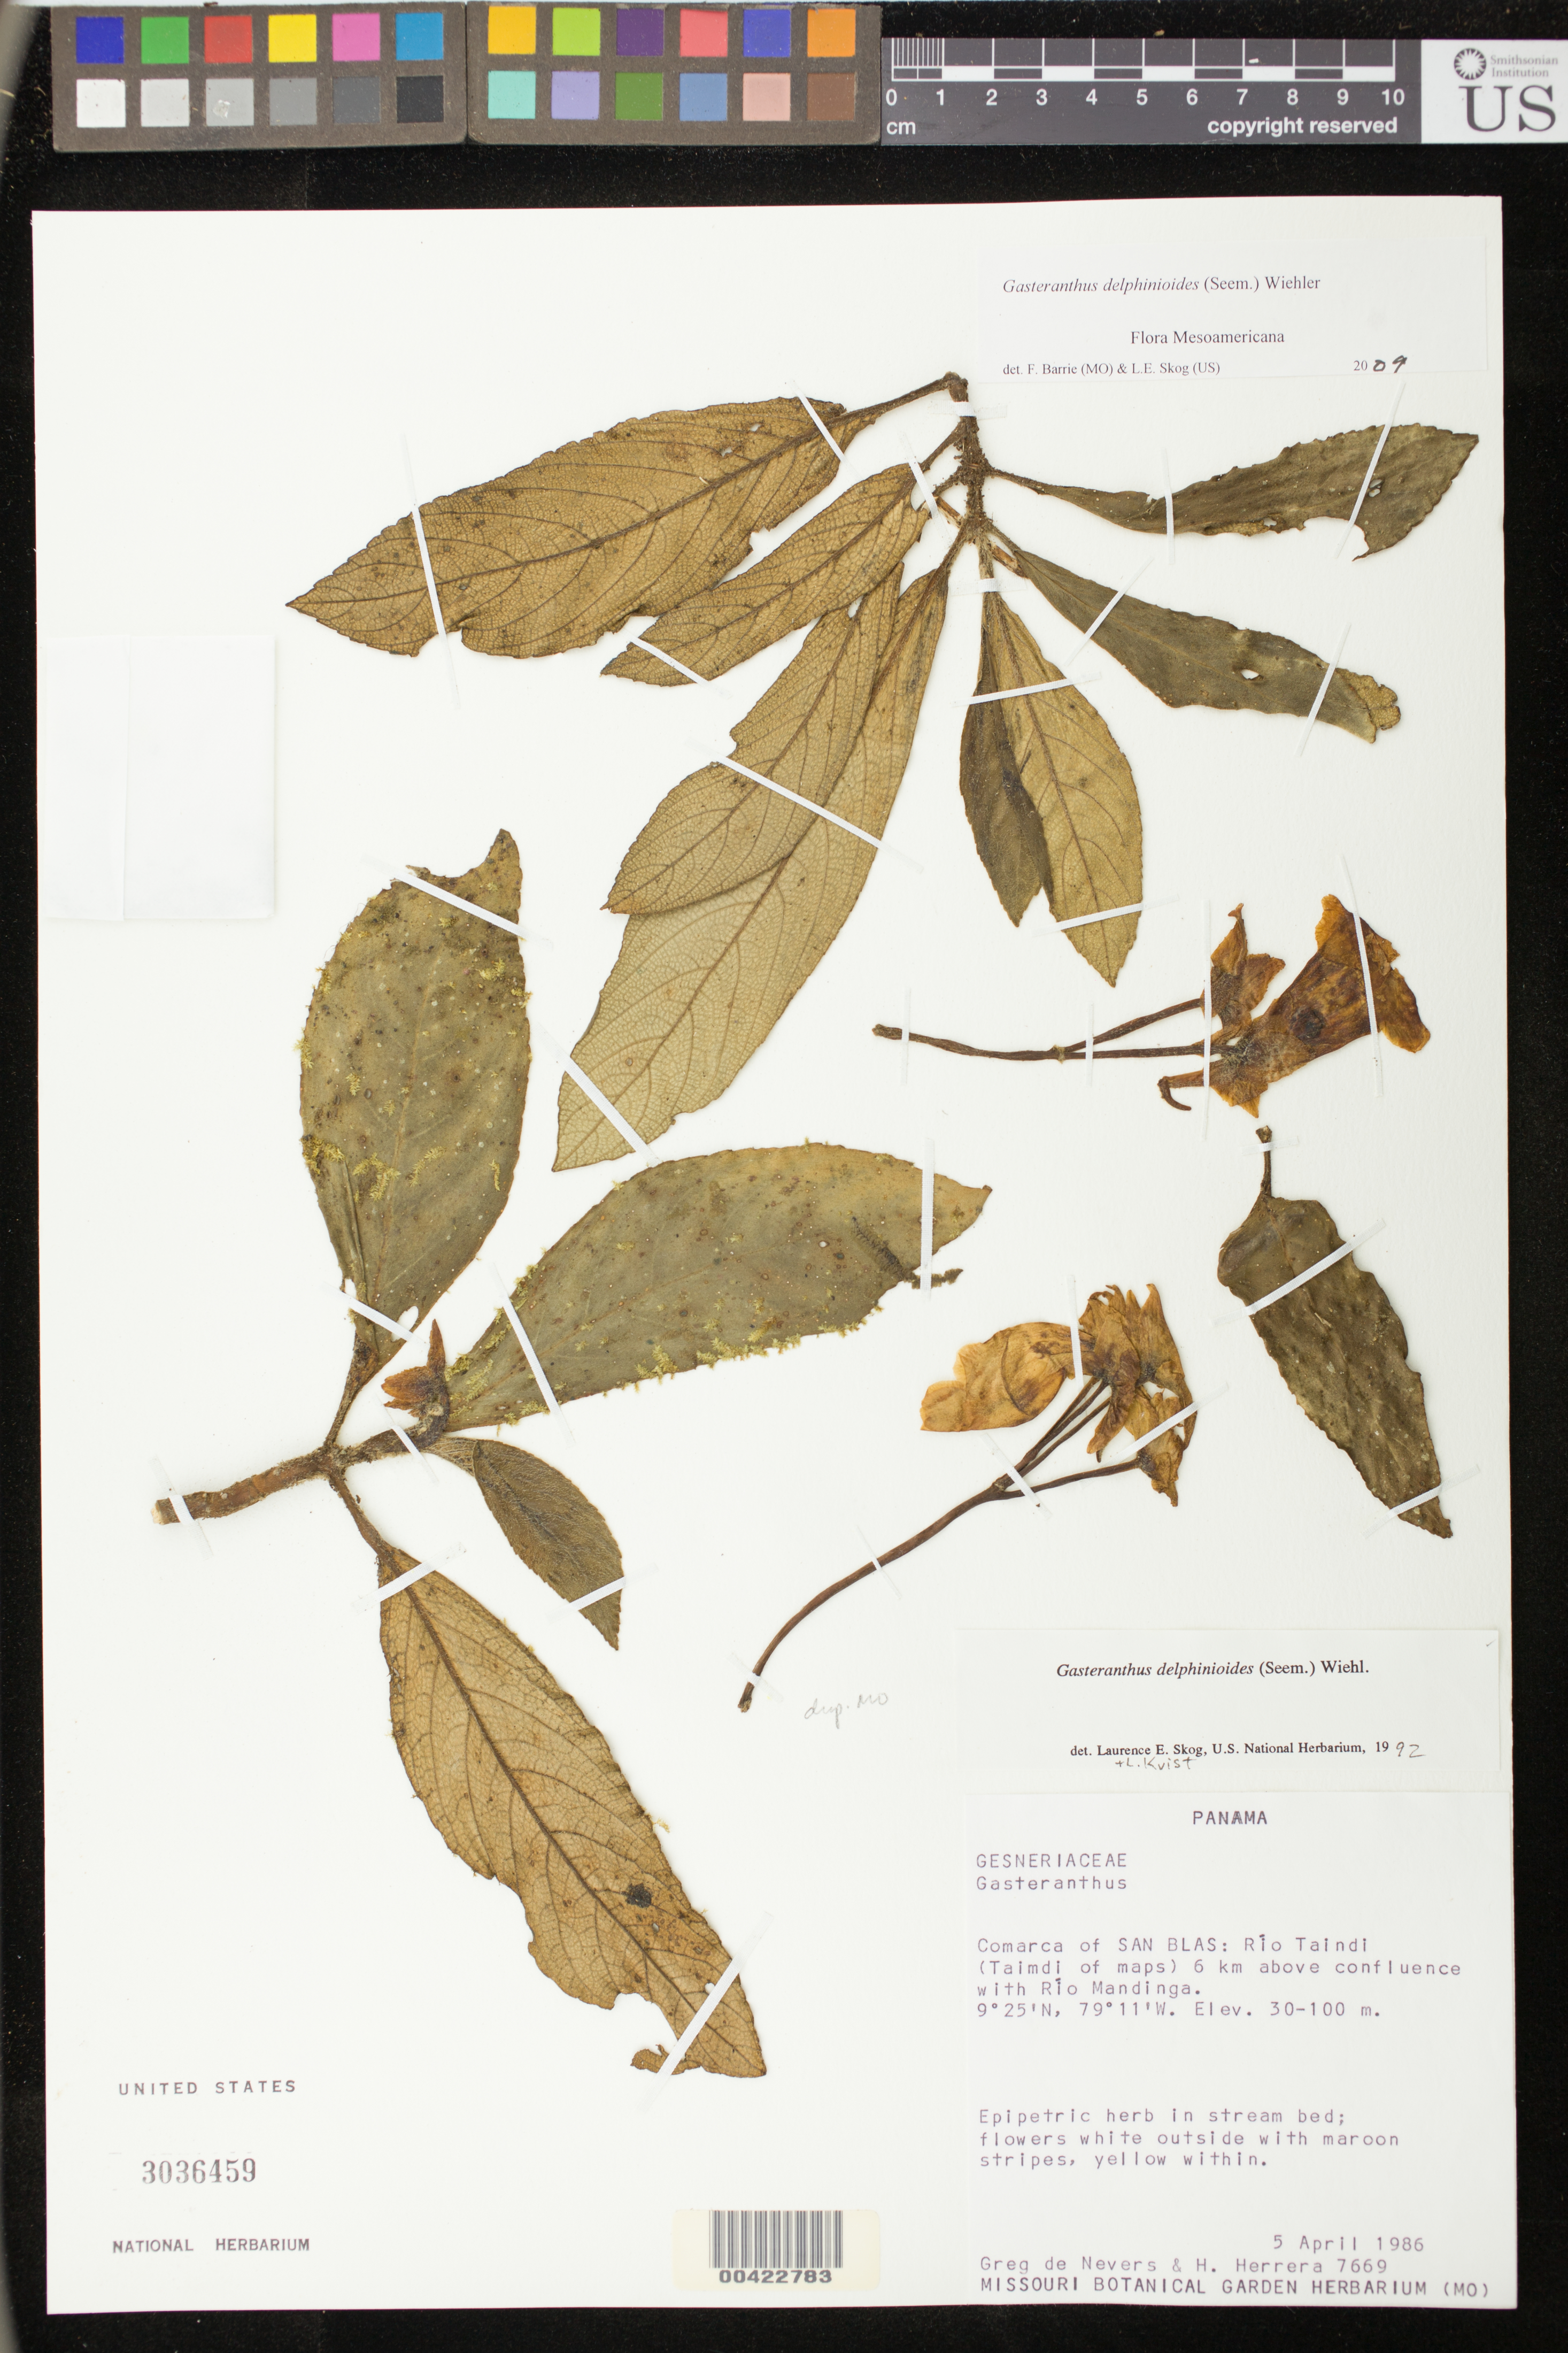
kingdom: Plantae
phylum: Tracheophyta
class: Magnoliopsida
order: Lamiales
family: Gesneriaceae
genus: Gasteranthus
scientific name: Gasteranthus delphinioides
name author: (Seem.) Wiehler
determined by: Skog, Laurence E.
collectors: G. C. de Nevers & H. Herrera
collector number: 7669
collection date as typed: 05 Apr 1986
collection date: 1986-04-05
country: Panama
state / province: Kuna Yala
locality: Río Taindi (Taimdi of maps) 6 km above confluence with Río Mandinga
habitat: In stream bed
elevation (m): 30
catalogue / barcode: US 3036459